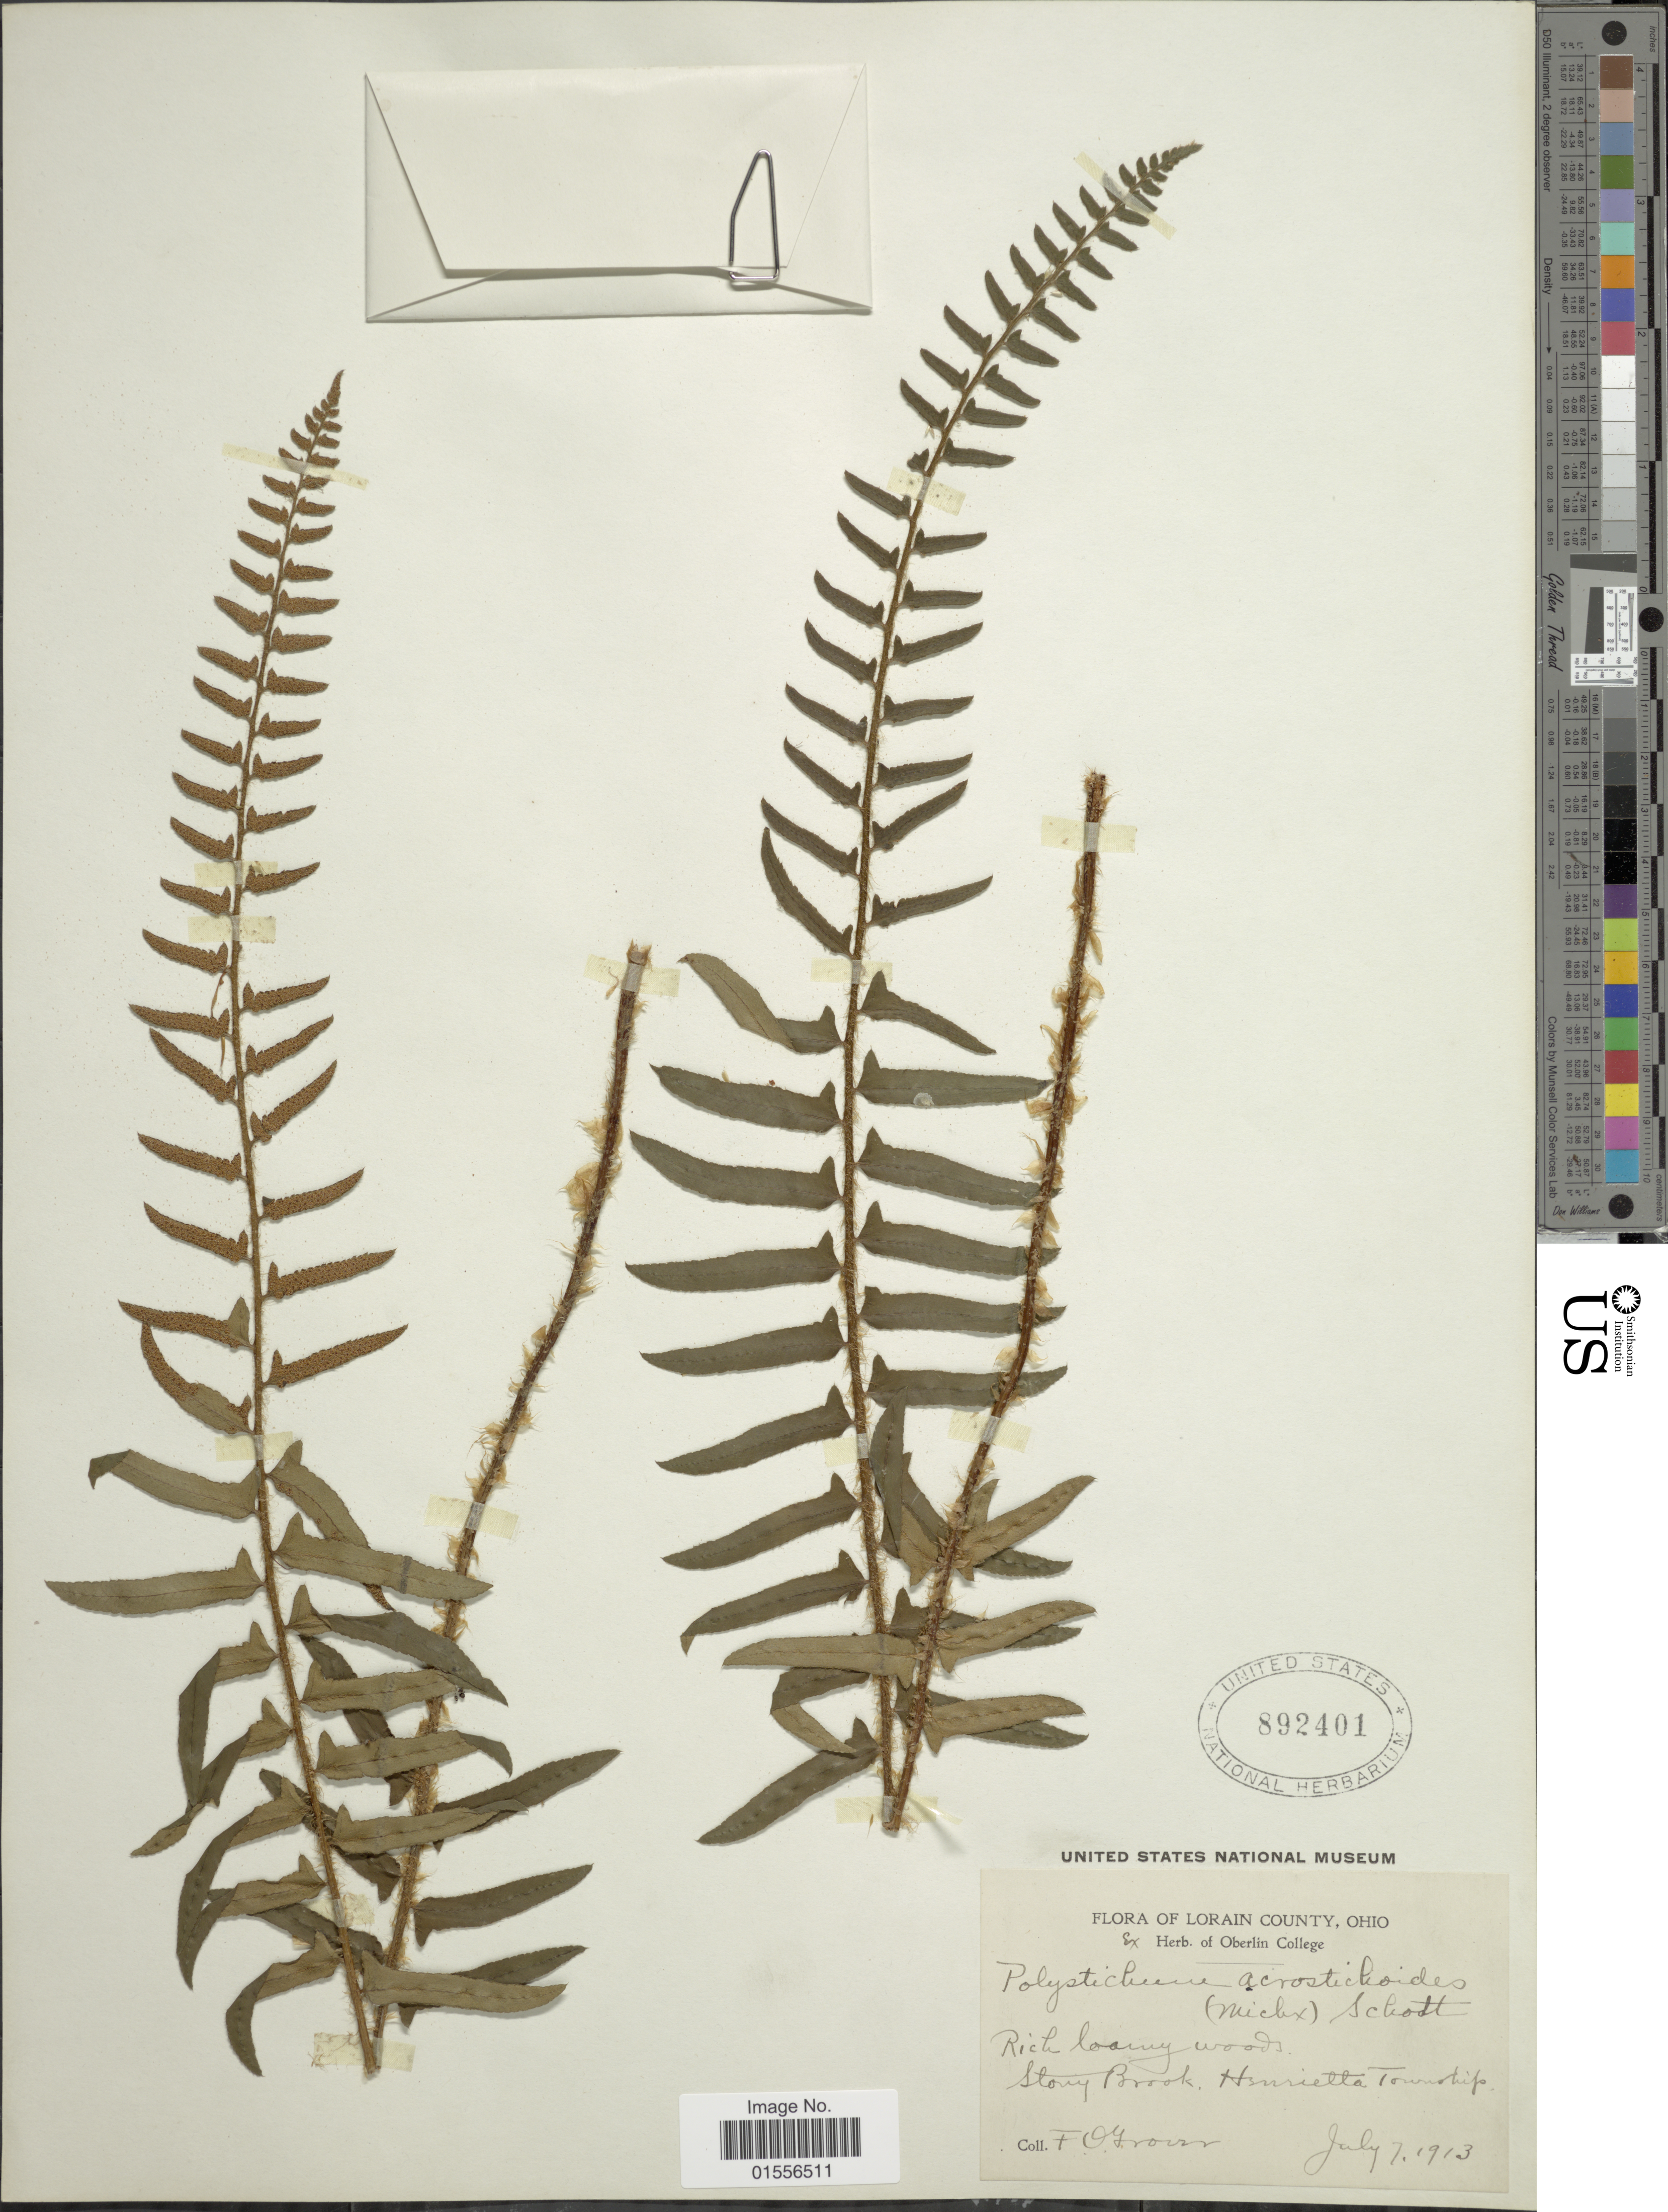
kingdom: Plantae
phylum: Tracheophyta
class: Polypodiopsida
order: Polypodiales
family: Dryopteridaceae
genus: Polystichum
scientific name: Polystichum acrostichoides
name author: (Michx.) Schott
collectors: F. Grover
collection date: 1913-07-07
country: United States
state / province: Ohio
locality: Lorain County, Stony Brook, Henrietta Township.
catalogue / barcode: US 892401